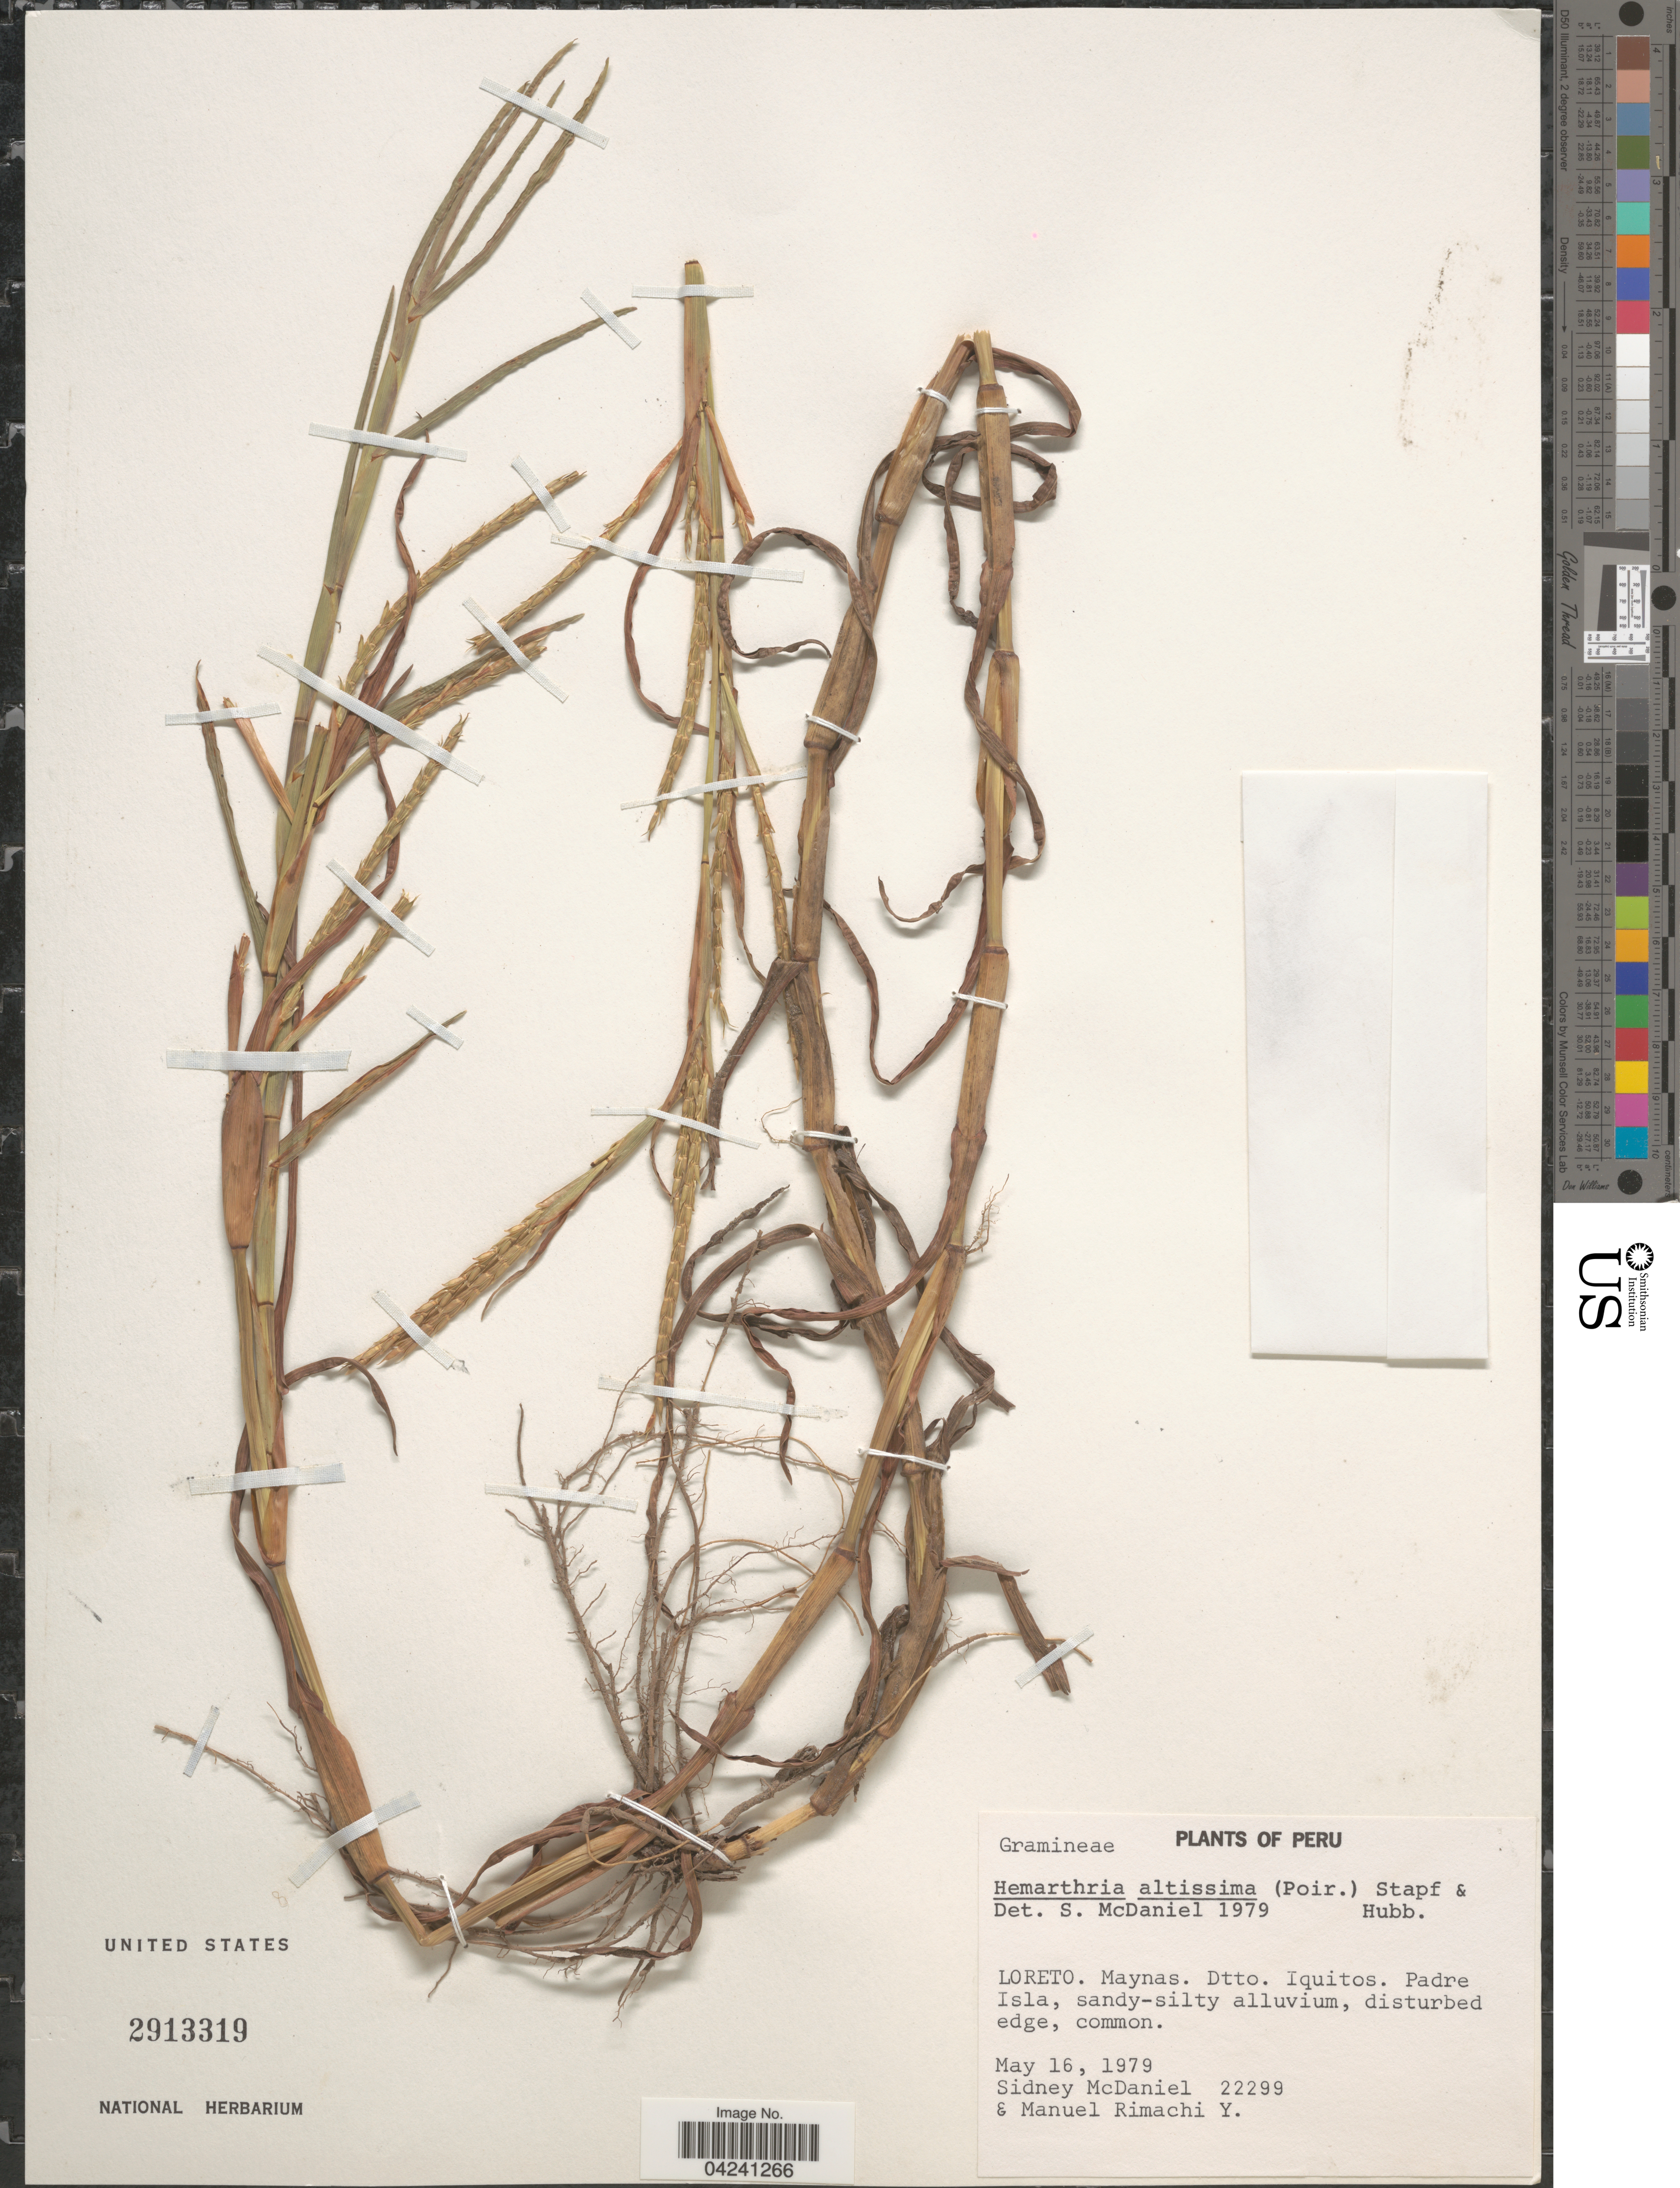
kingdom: Plantae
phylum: Tracheophyta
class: Liliopsida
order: Poales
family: Poaceae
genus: Hemarthria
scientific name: Hemarthria altissima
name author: (Poir.) Stapf & C. E. Hubb.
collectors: S. McDaniel & M. Rimachi Y.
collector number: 22299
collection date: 1979-05-16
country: Peru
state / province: Loreto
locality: Maynas. Dtto. Iquitos. Padre Isla.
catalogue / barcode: US 2913319